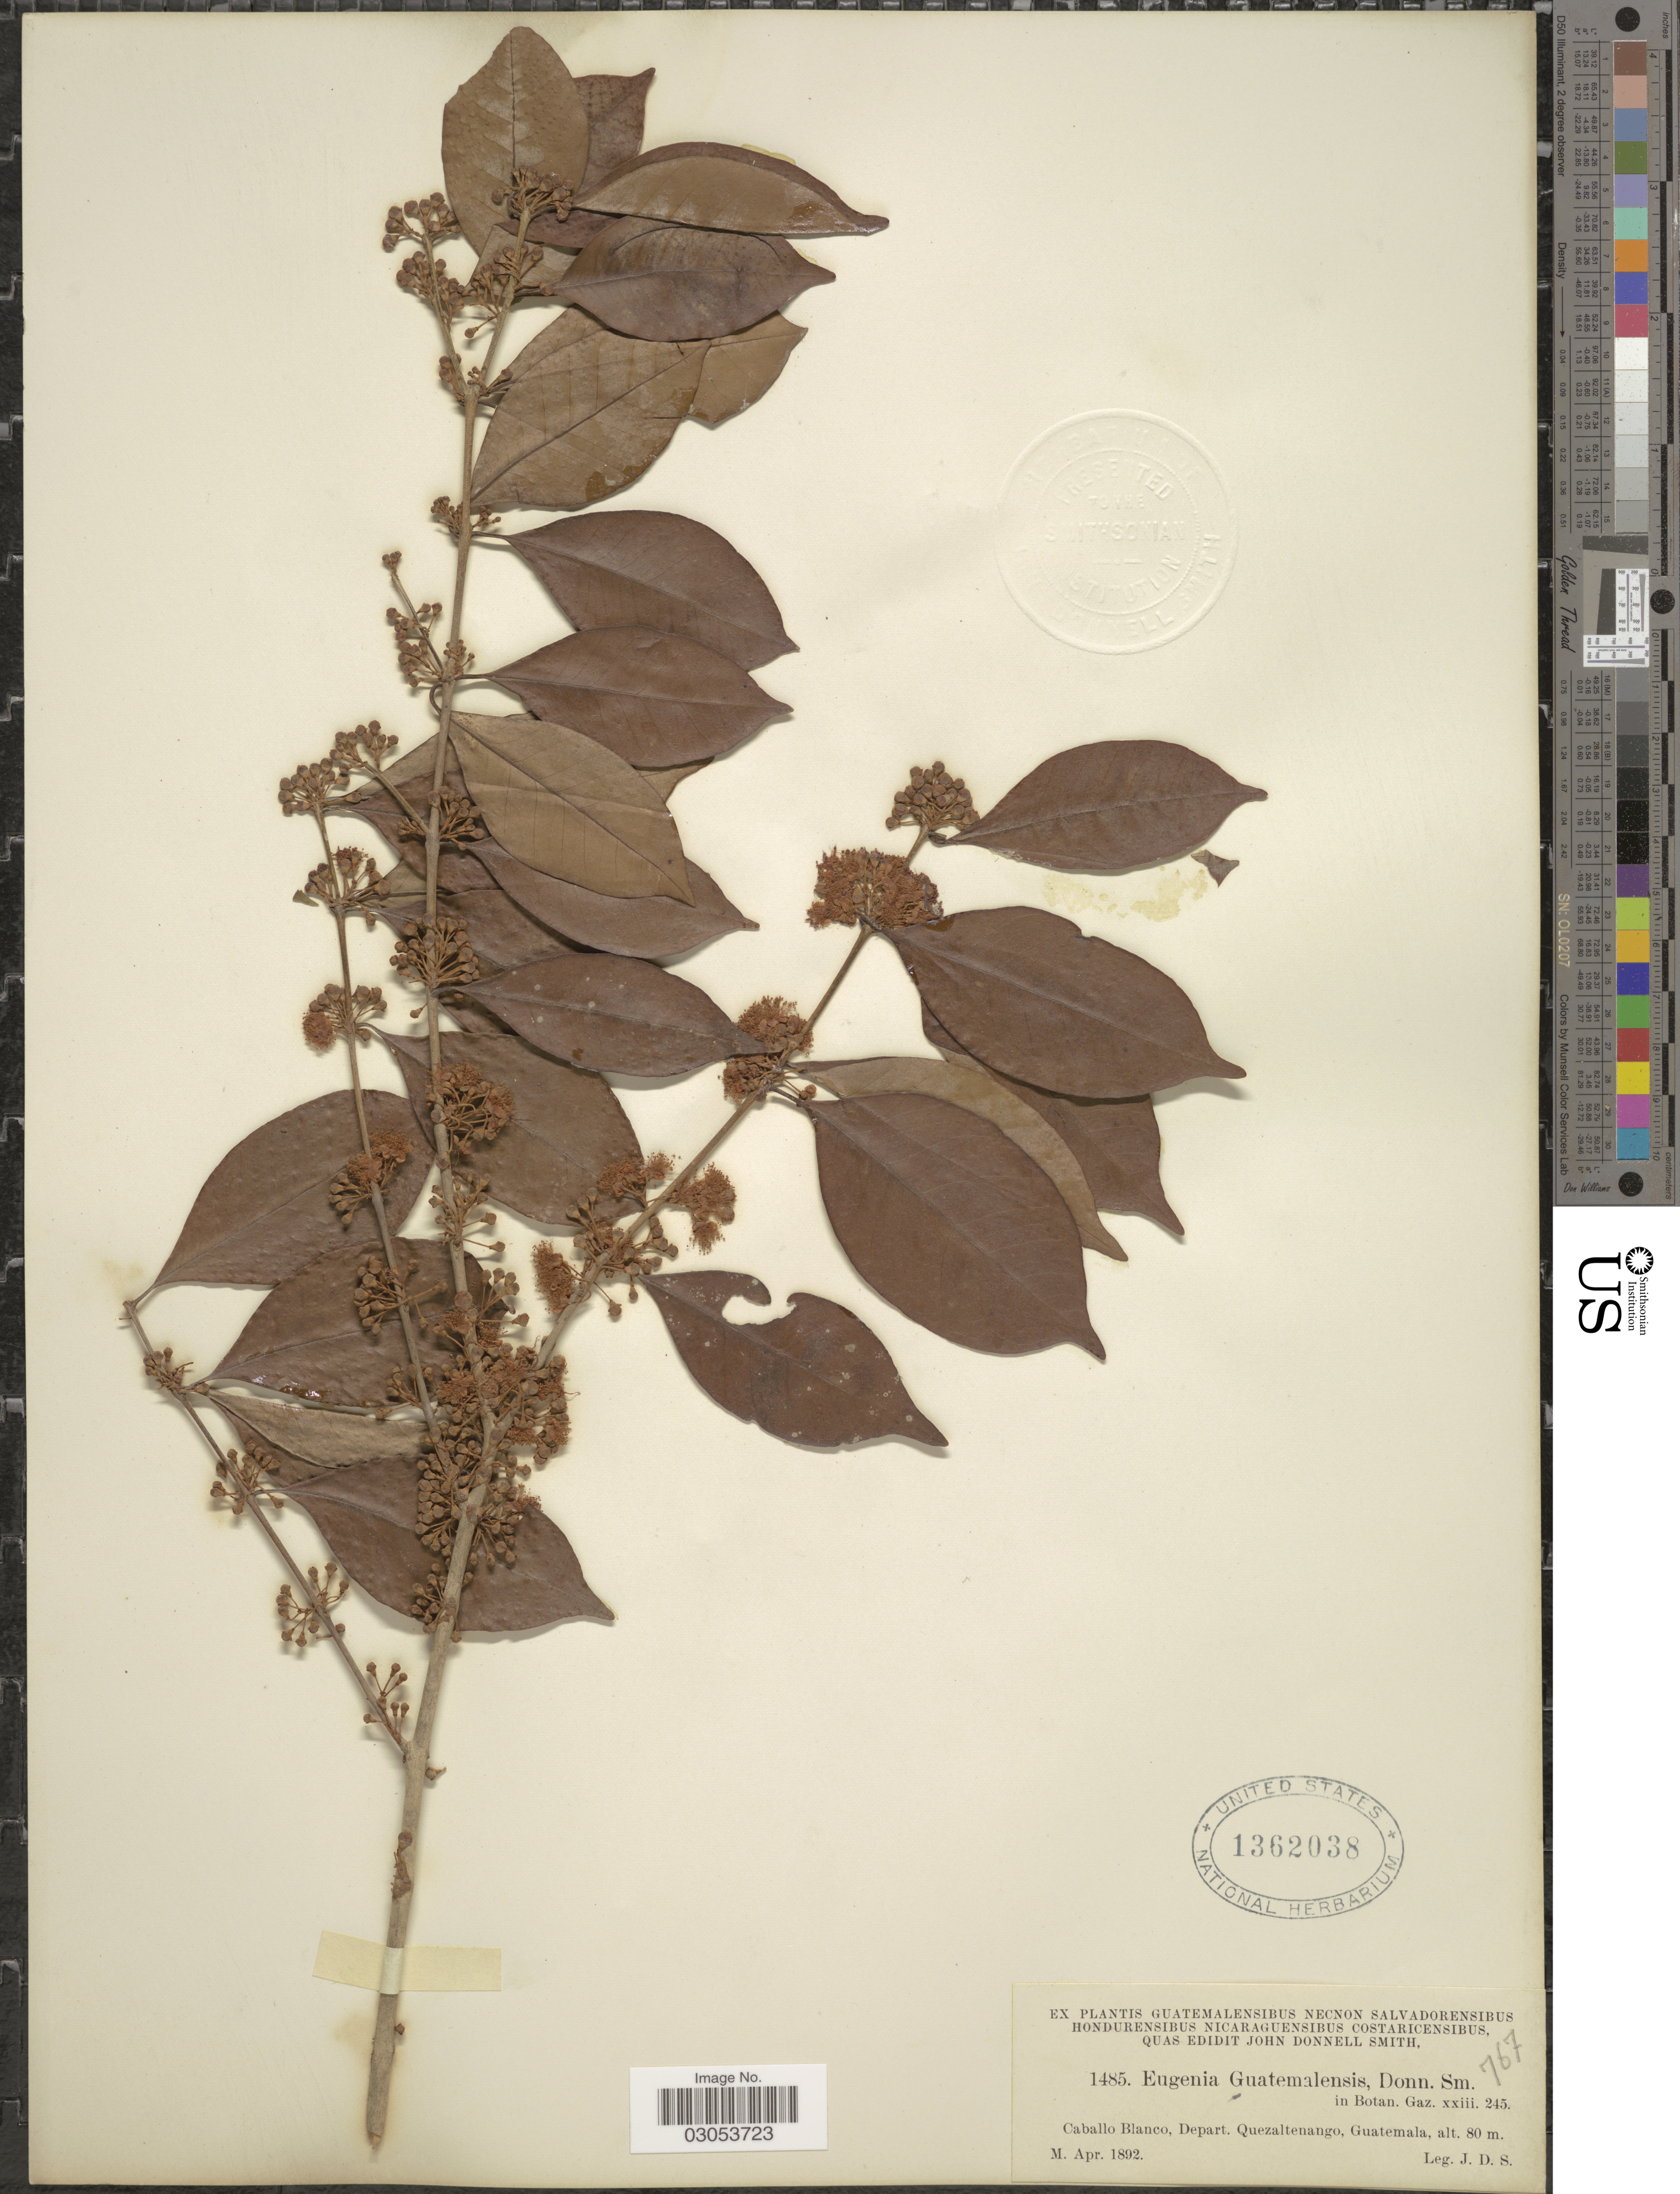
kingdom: Plantae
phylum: Tracheophyta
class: Magnoliopsida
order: Myrtales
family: Myrtaceae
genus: Eugenia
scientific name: Eugenia guatemalensis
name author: Donn. Sm.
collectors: J. Donnell Smith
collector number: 1485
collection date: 1892-04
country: Guatemala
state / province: Quetzaltenango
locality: Caballo Blanco, Depart. Quezaltenango.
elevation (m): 80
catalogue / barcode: US 1362038